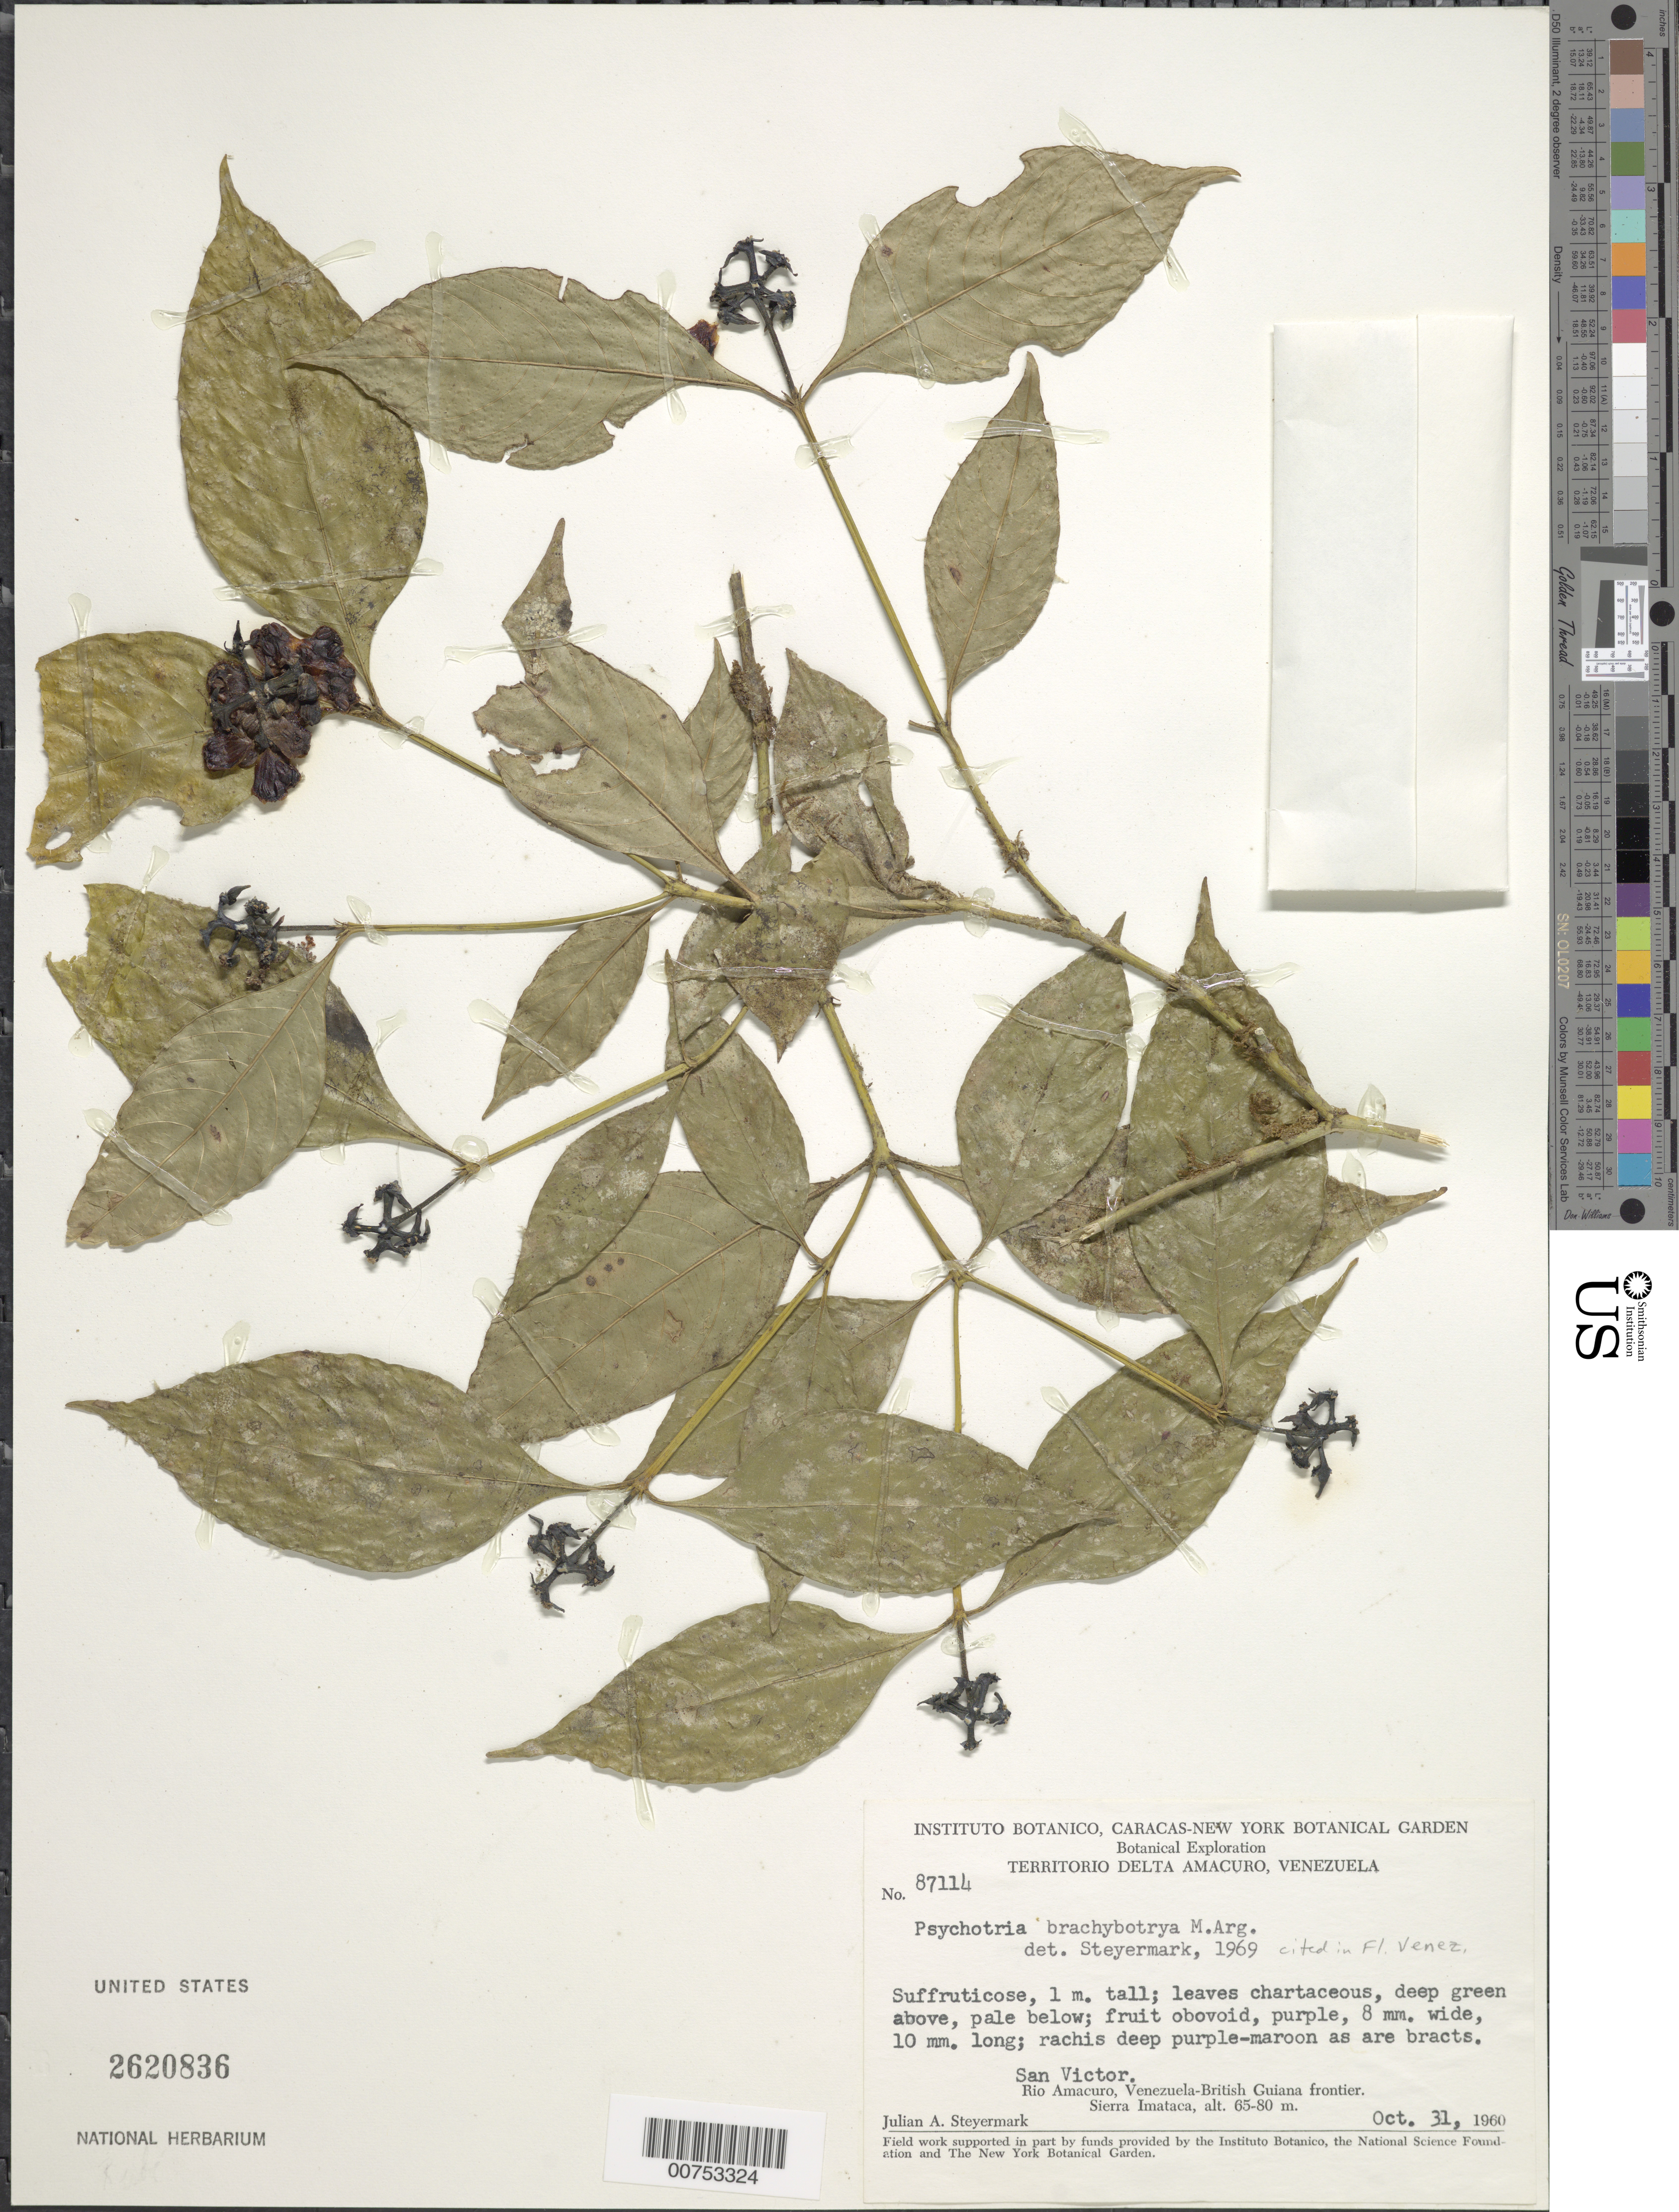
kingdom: Plantae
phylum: Tracheophyta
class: Magnoliopsida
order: Gentianales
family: Rubiaceae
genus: Psychotria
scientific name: Psychotria brachybotrya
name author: Müll. Arg.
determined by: Steyermark, Julian A., (VEN)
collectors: J. Steyermark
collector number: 87114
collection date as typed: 31-Oct-60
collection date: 1960-10-31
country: Venezuela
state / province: Delta Amacuro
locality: San Victor, Río Amacuro, Venezuela-British Guiana frontier, Sierra Imataca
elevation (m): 65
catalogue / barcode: US 2620836